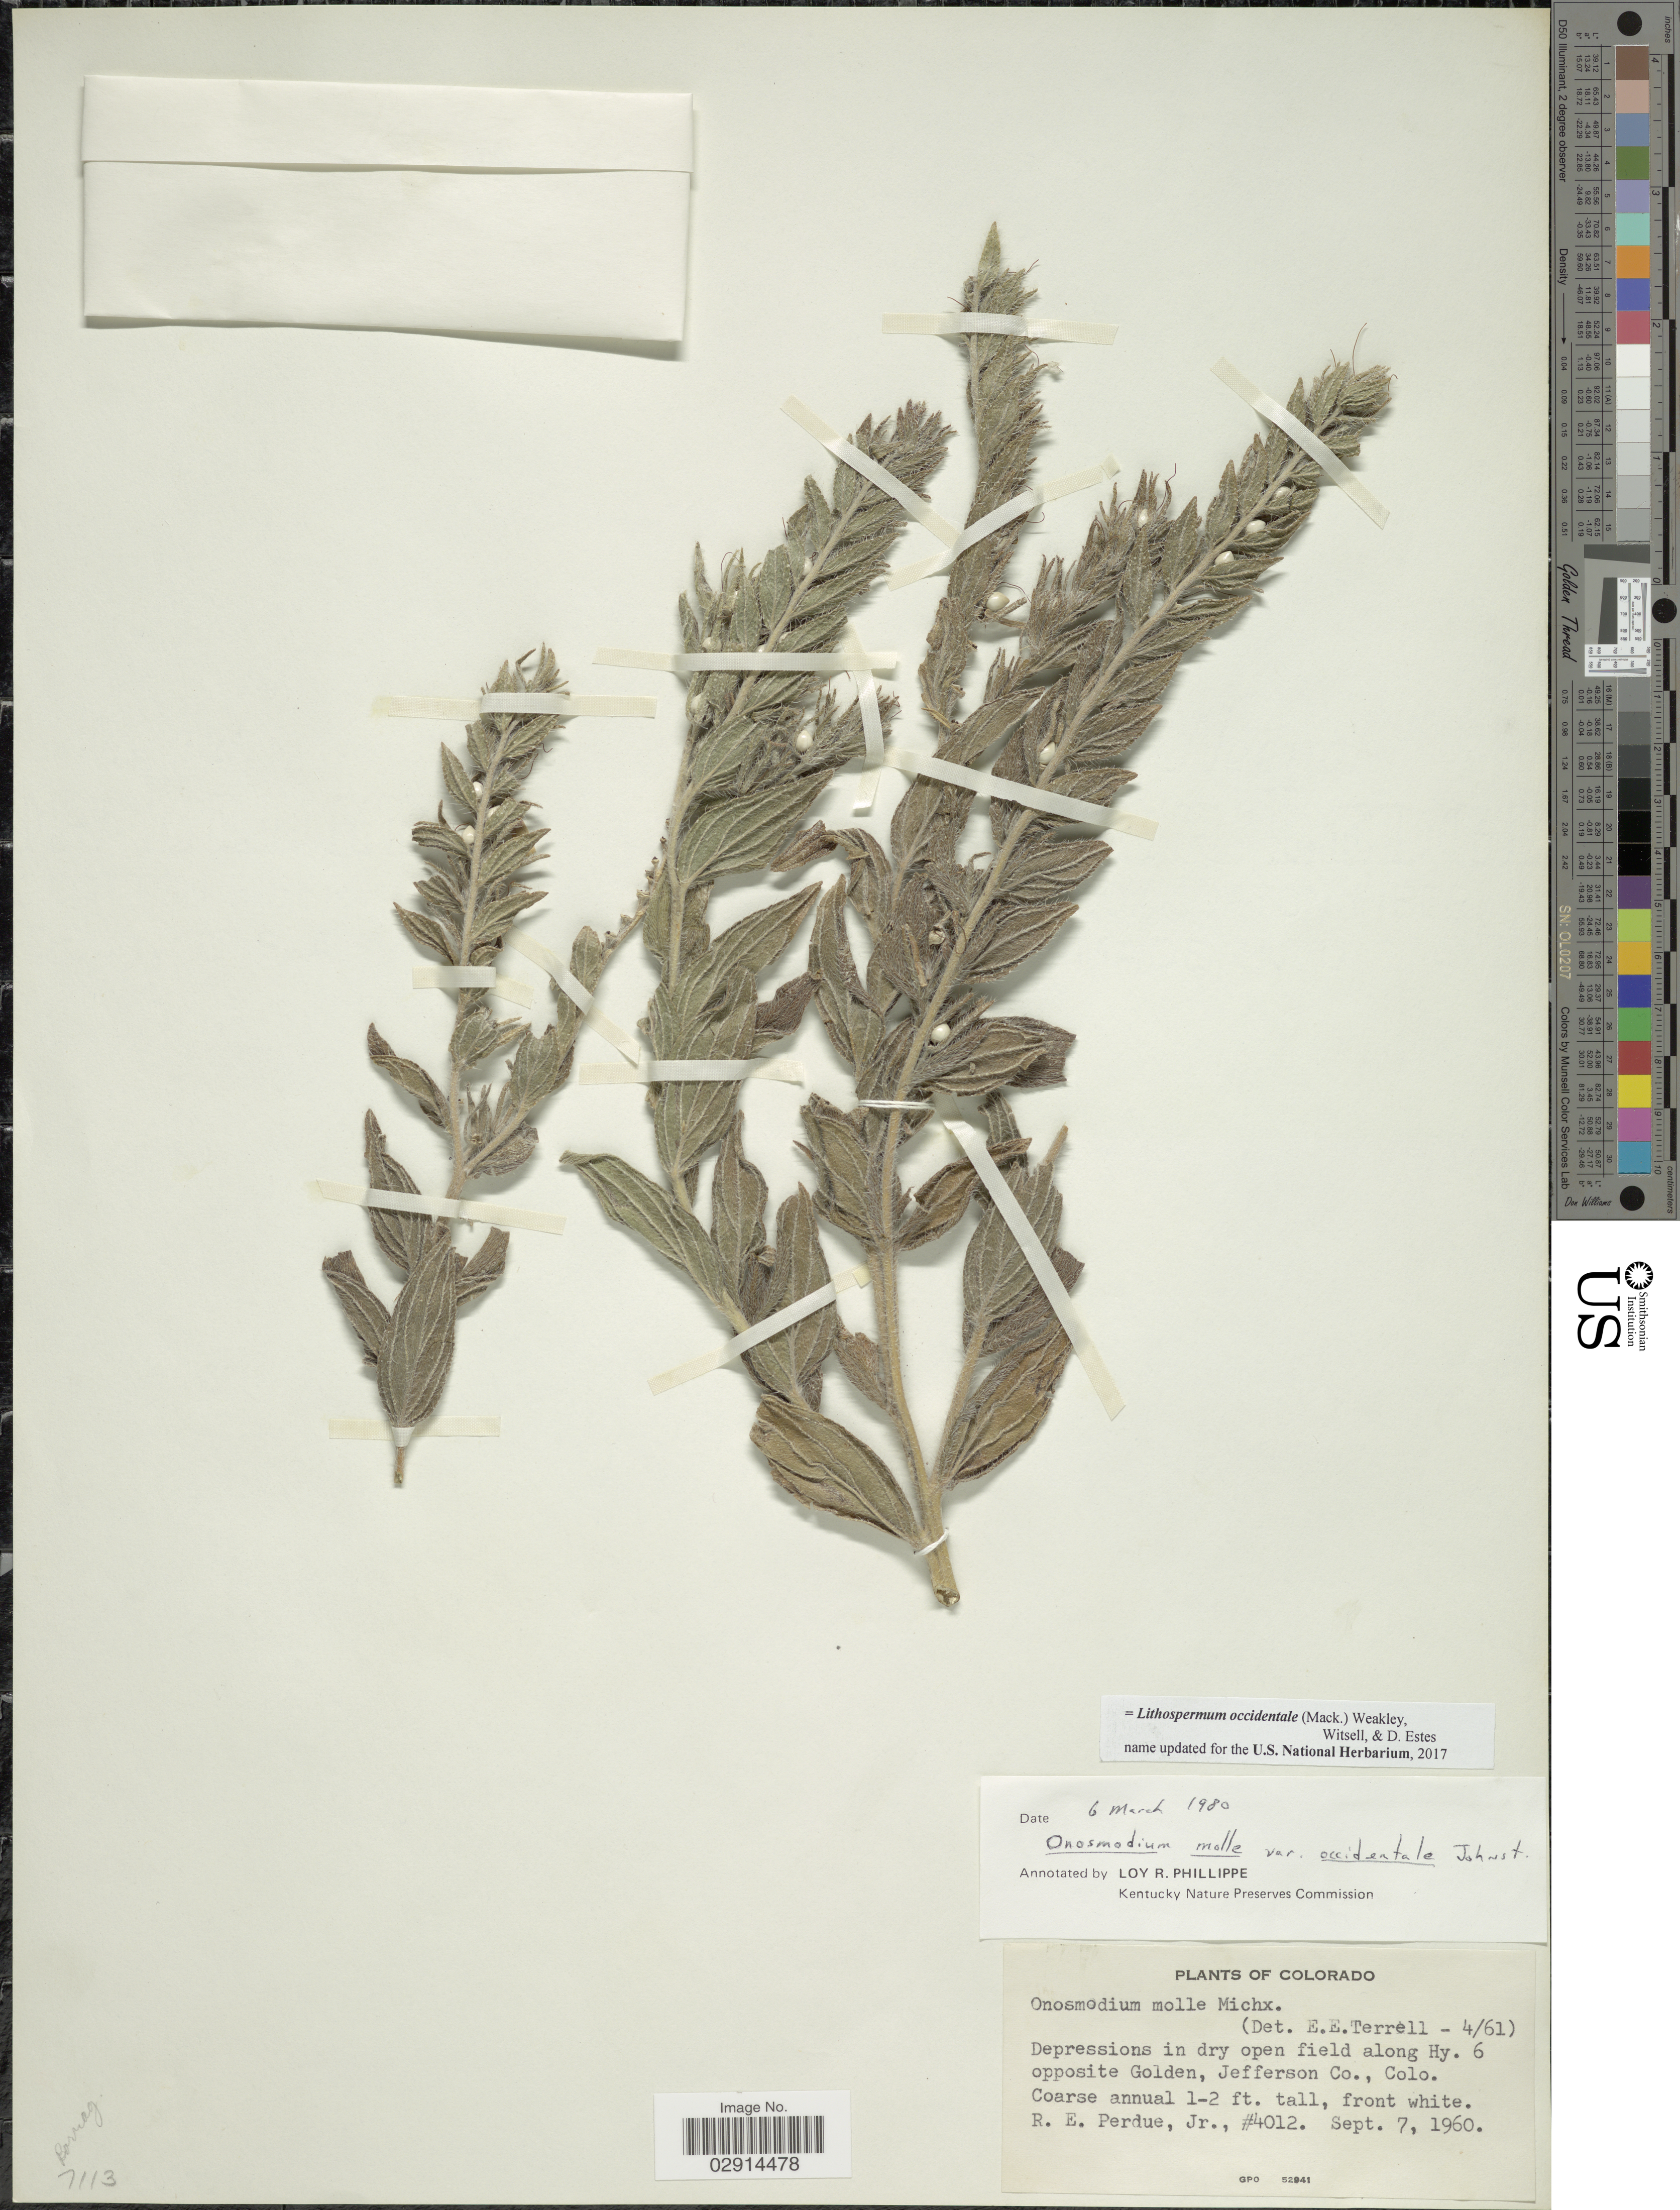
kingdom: Plantae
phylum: Tracheophyta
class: Magnoliopsida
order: Boraginales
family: Boraginaceae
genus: Lithospermum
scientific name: Lithospermum occidentale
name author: (Mack.) Weakley et al.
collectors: R. E. Perdue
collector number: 4012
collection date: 1960-09-07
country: United States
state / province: Colorado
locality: Along Hy. 6 opposite Golden, Jefferson Co., Colo.